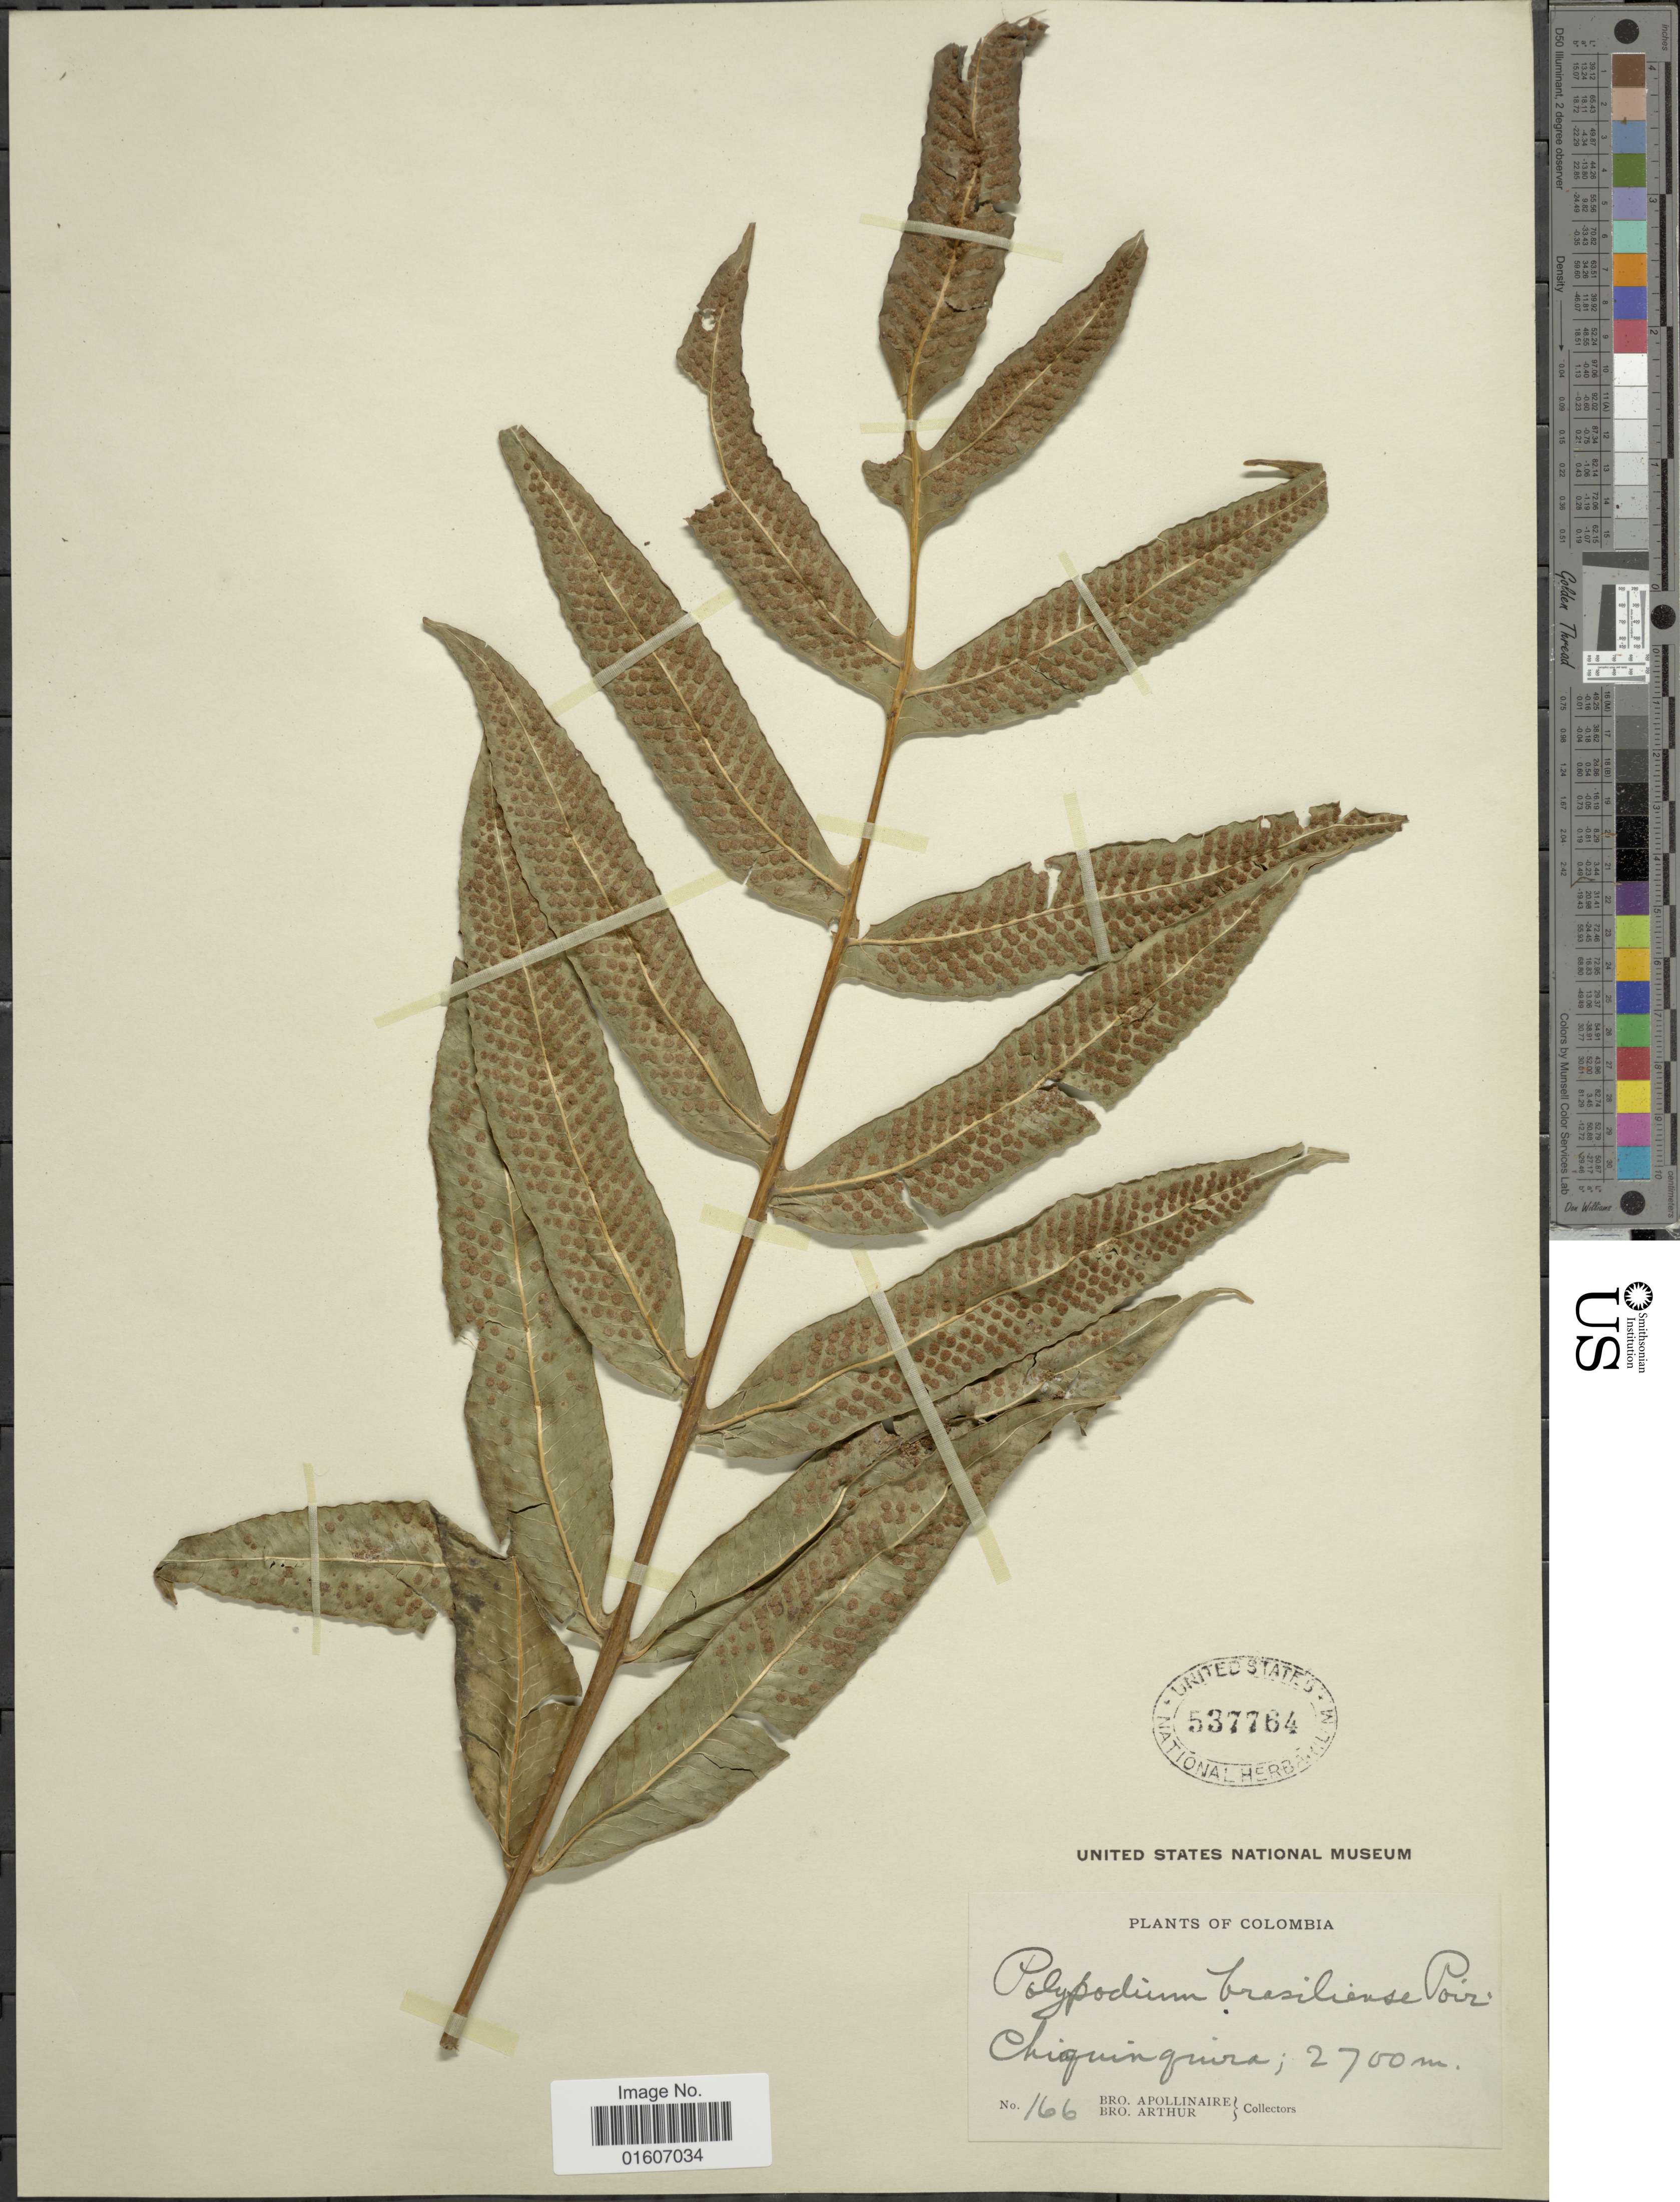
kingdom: Plantae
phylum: Tracheophyta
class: Polypodiopsida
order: Polypodiales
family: Polypodiaceae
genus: Serpocaulon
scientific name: Serpocaulon triseriale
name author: (Sw.) A.R. Sm.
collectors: Bro. Apolinar A. & Bro. Arthur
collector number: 166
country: Colombia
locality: Chiquinquira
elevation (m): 2700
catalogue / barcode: US 537764